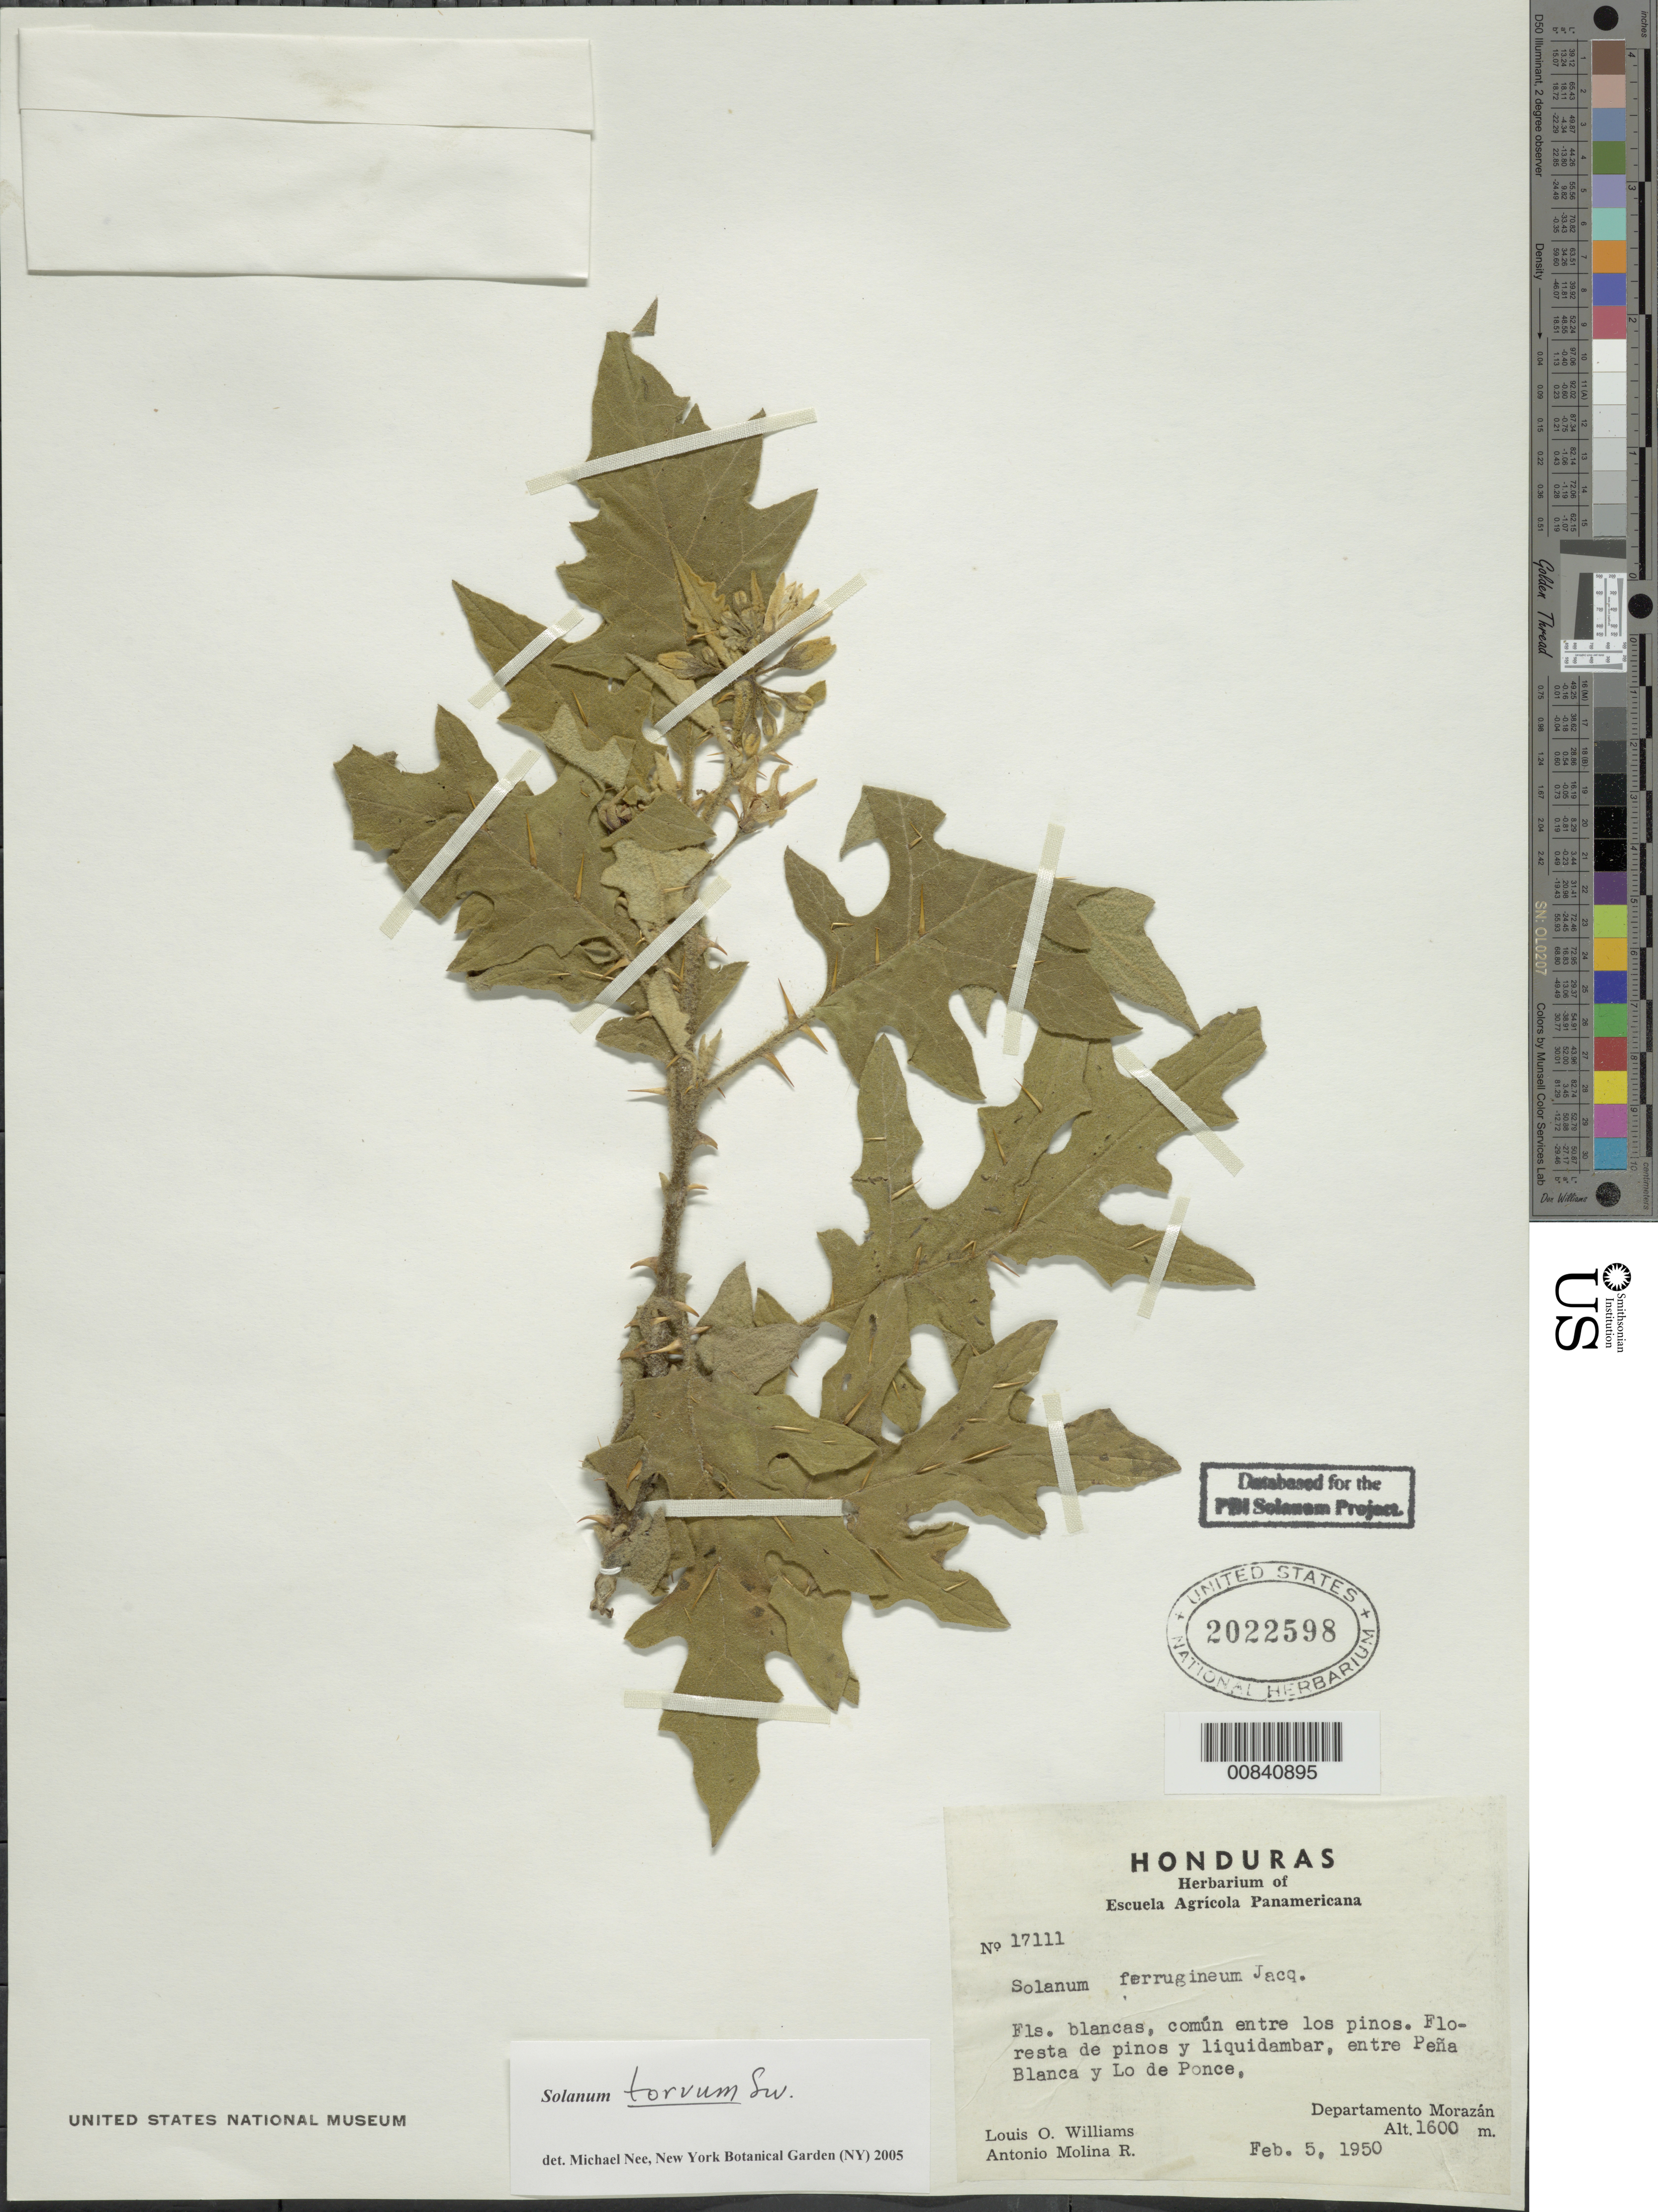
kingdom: Plantae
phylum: Tracheophyta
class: Magnoliopsida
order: Solanales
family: Solanaceae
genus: Solanum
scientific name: Solanum torvum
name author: Sw.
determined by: Nee, Michael H.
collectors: L. O. Williams & A. Molina R.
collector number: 17111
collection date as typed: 5 Feb 1950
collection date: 1950-02-05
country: Honduras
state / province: Fco. Morazán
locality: Entre Peña Blanca y Lo de Ponce.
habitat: Comun entre los pinos. Floresta de pinos y liquidambar.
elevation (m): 1600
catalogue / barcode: US 2022598